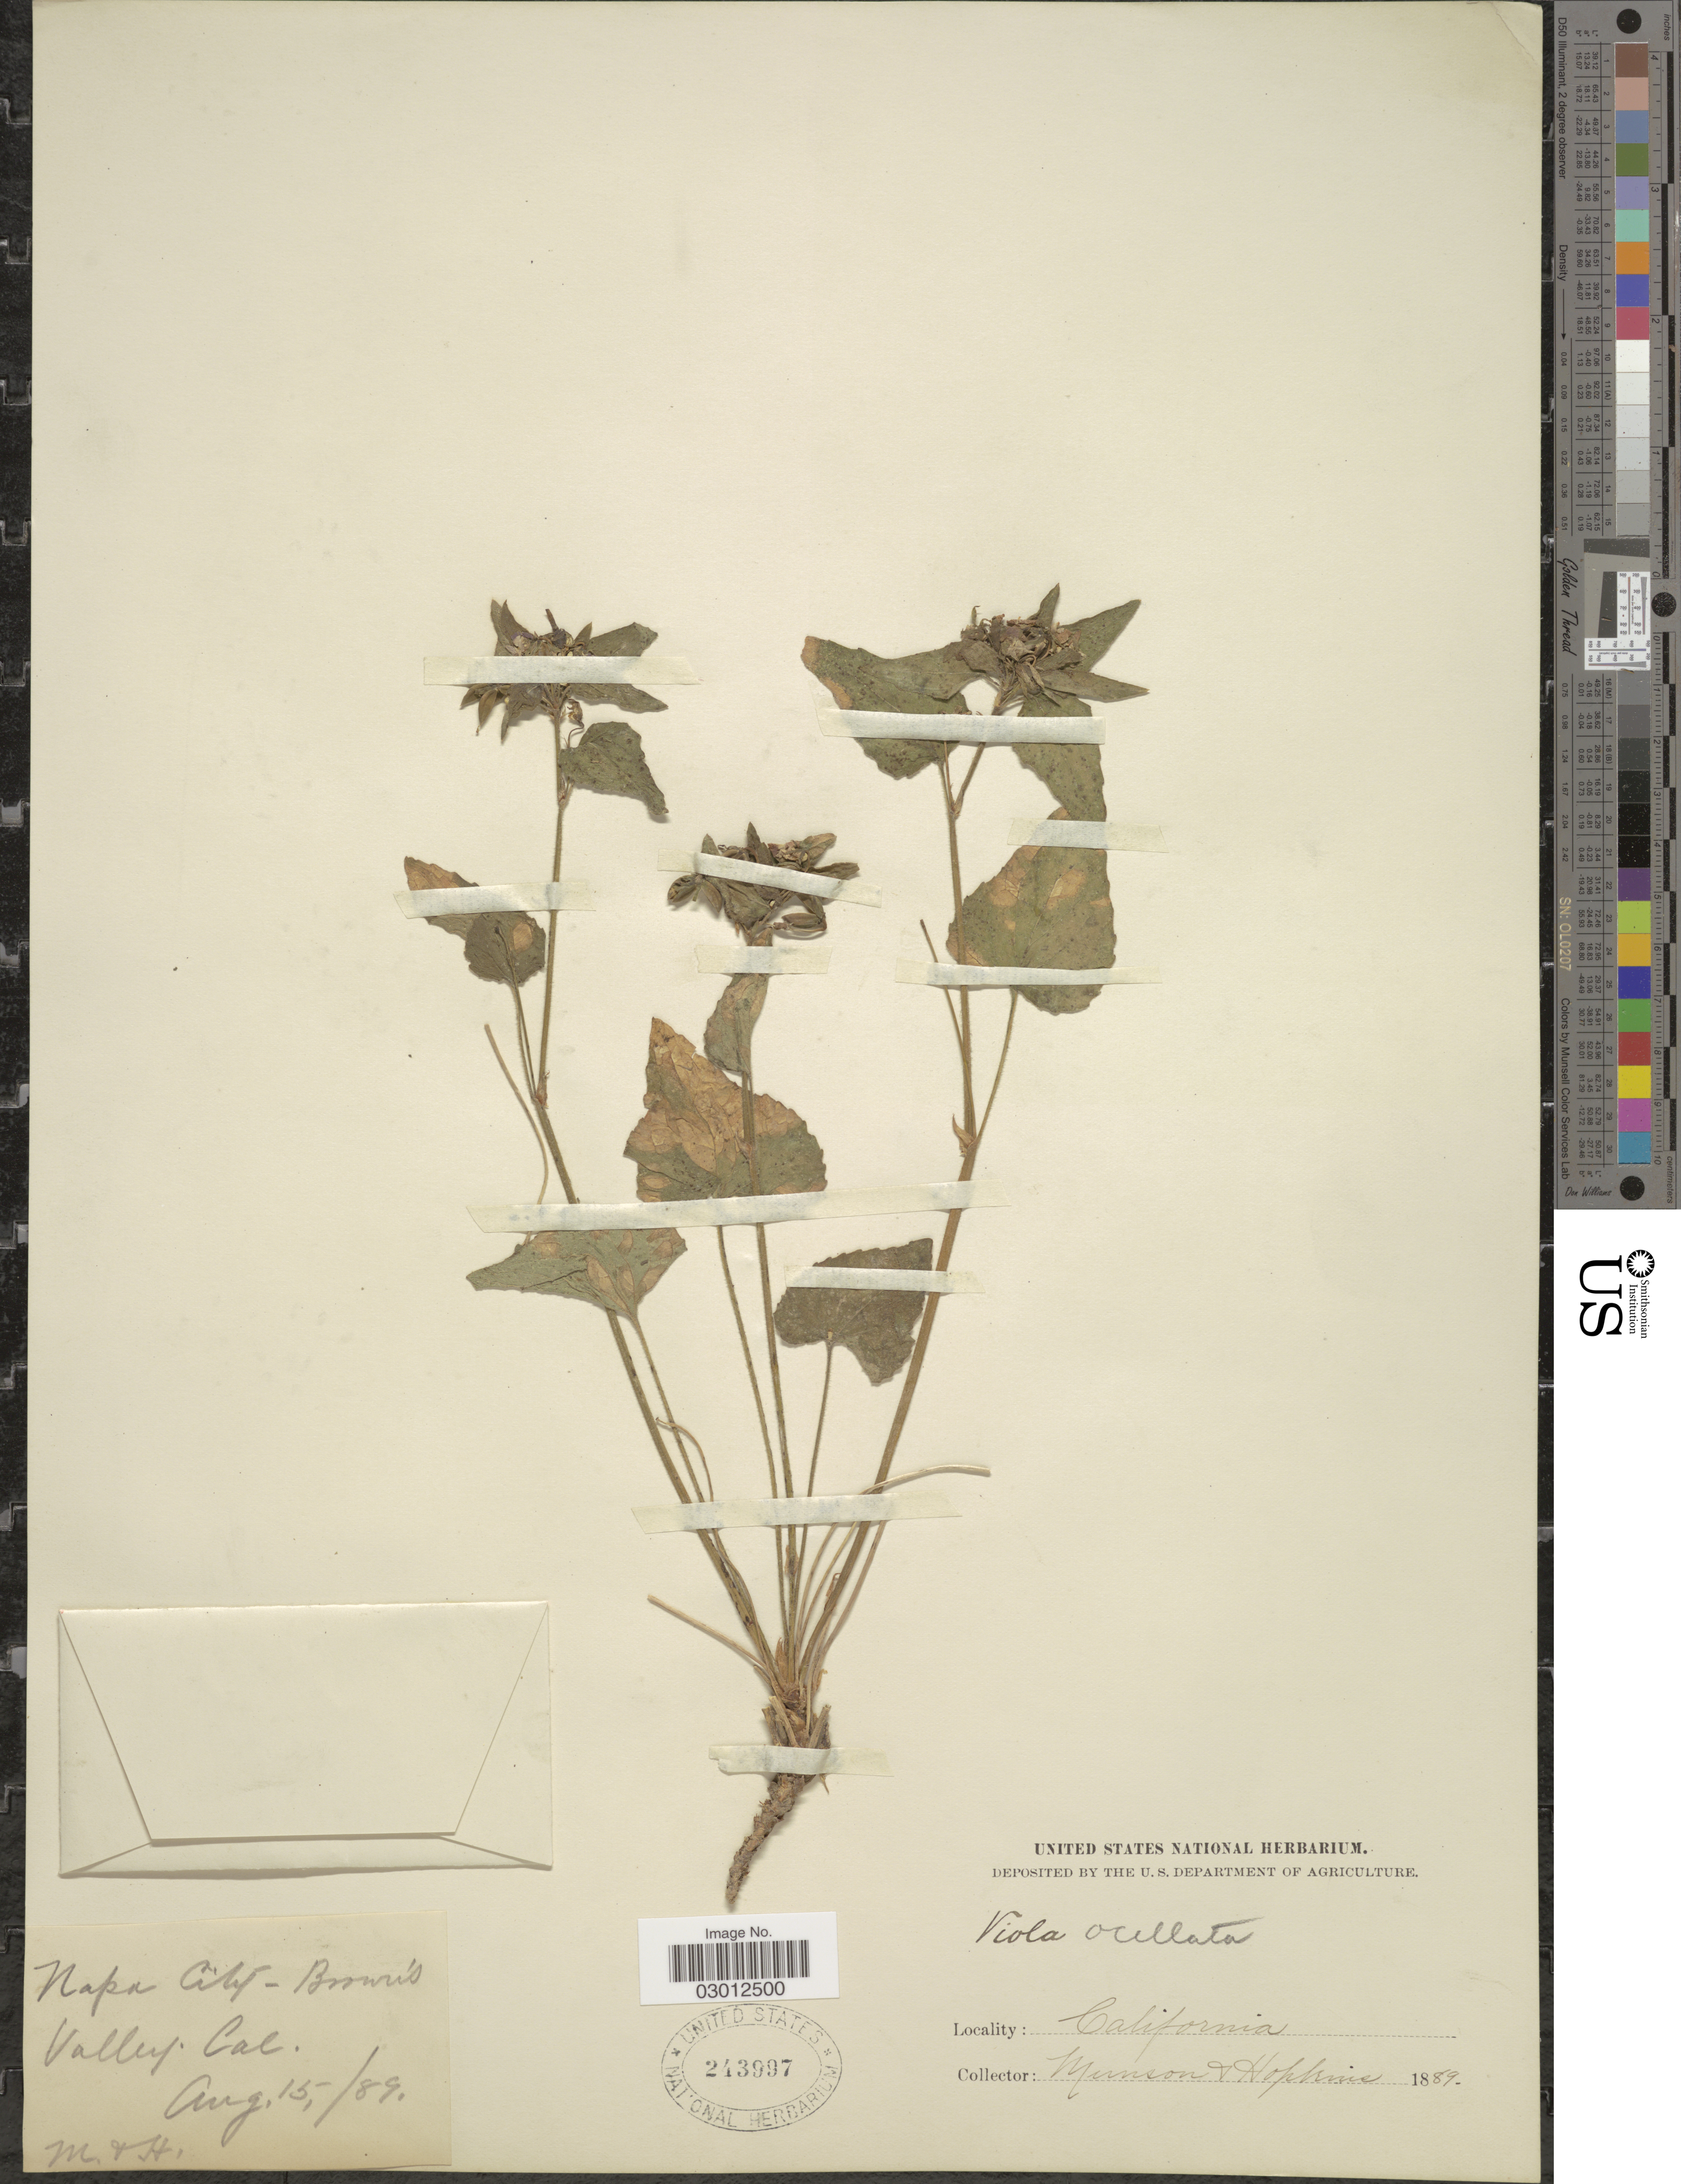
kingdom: Plantae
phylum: Tracheophyta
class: Magnoliopsida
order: Malpighiales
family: Violaceae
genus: Viola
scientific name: Viola ocellata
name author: Torr. & A. Gray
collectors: -. Munson & -- Hopkins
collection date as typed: Transcribed d/m/y: 15/8/89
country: United States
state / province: California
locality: Napo City, Browns Valley.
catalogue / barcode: US 243997